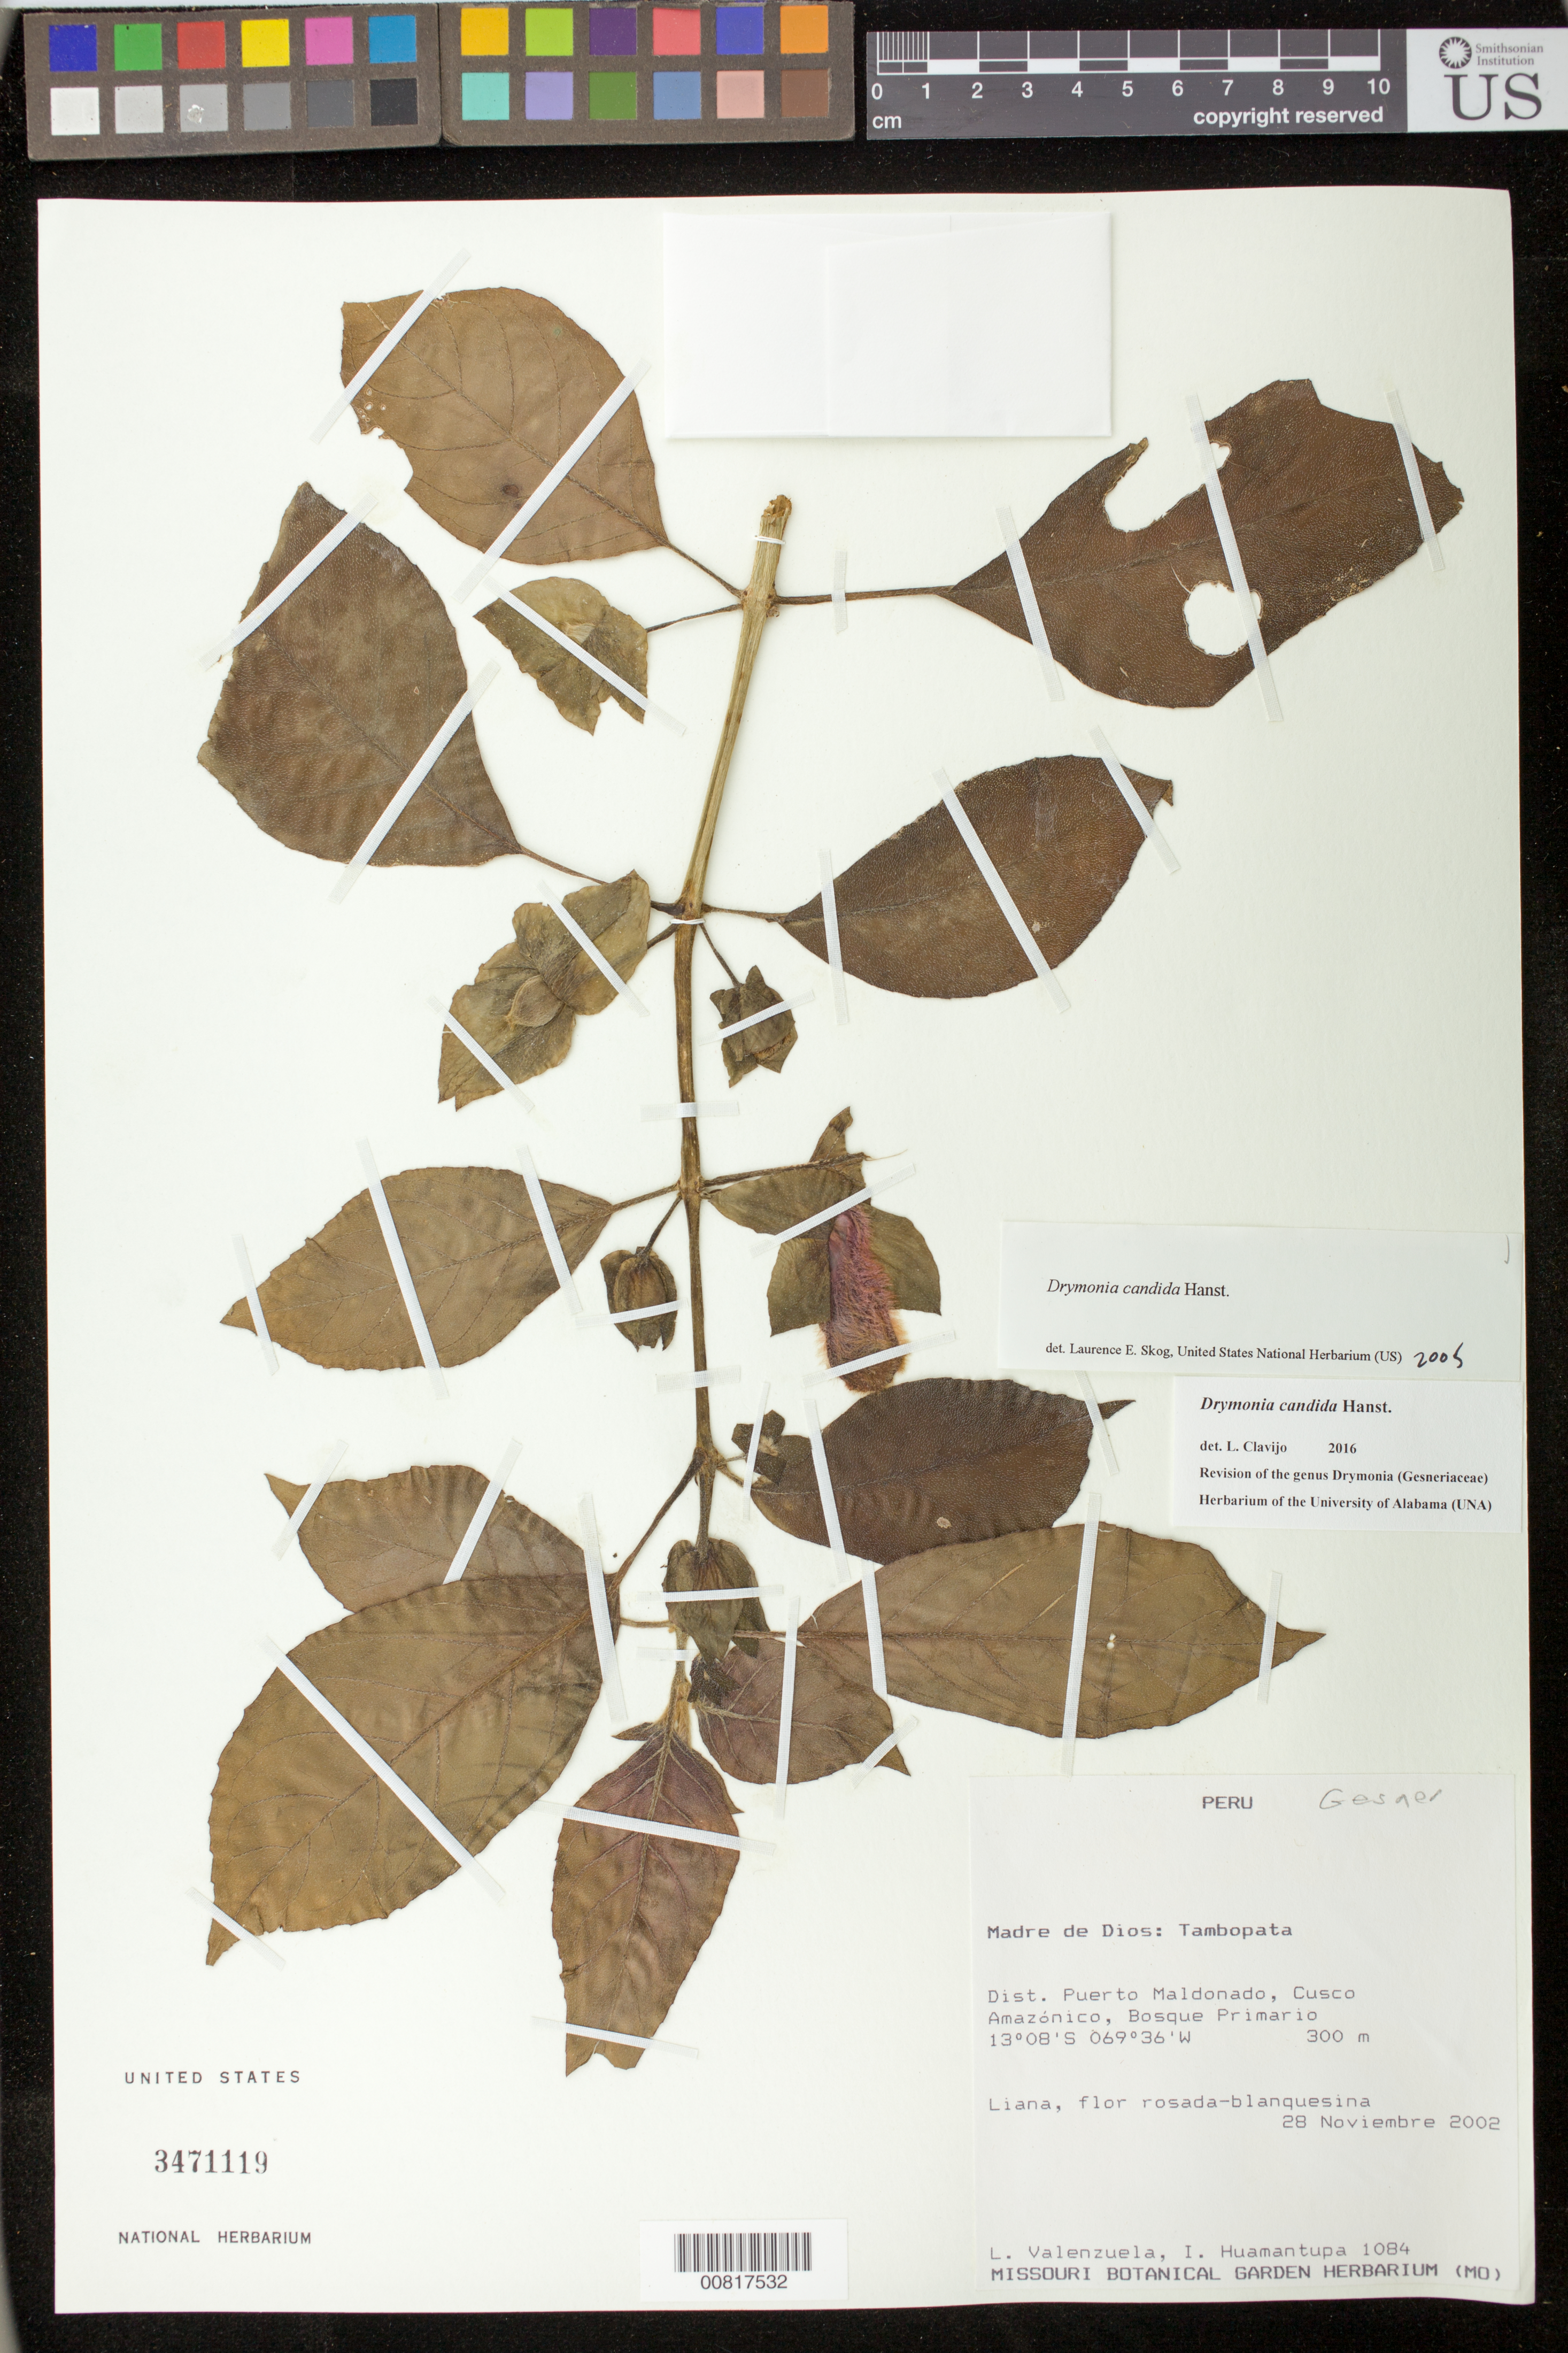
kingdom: Plantae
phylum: Tracheophyta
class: Magnoliopsida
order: Lamiales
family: Gesneriaceae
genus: Drymonia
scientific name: Drymonia candida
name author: Hanst.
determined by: Skog, Laurence E.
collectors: L. Valenzuela & I. Huamantupa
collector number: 1084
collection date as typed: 28 Nov 2002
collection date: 2002-11-28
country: Peru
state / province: Madre de Dios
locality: Madre de Dios: Tambopata. Dist. Puerto Maldonado, Cusco Amazónico.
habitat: Bosque primario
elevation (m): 300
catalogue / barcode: US 3471119